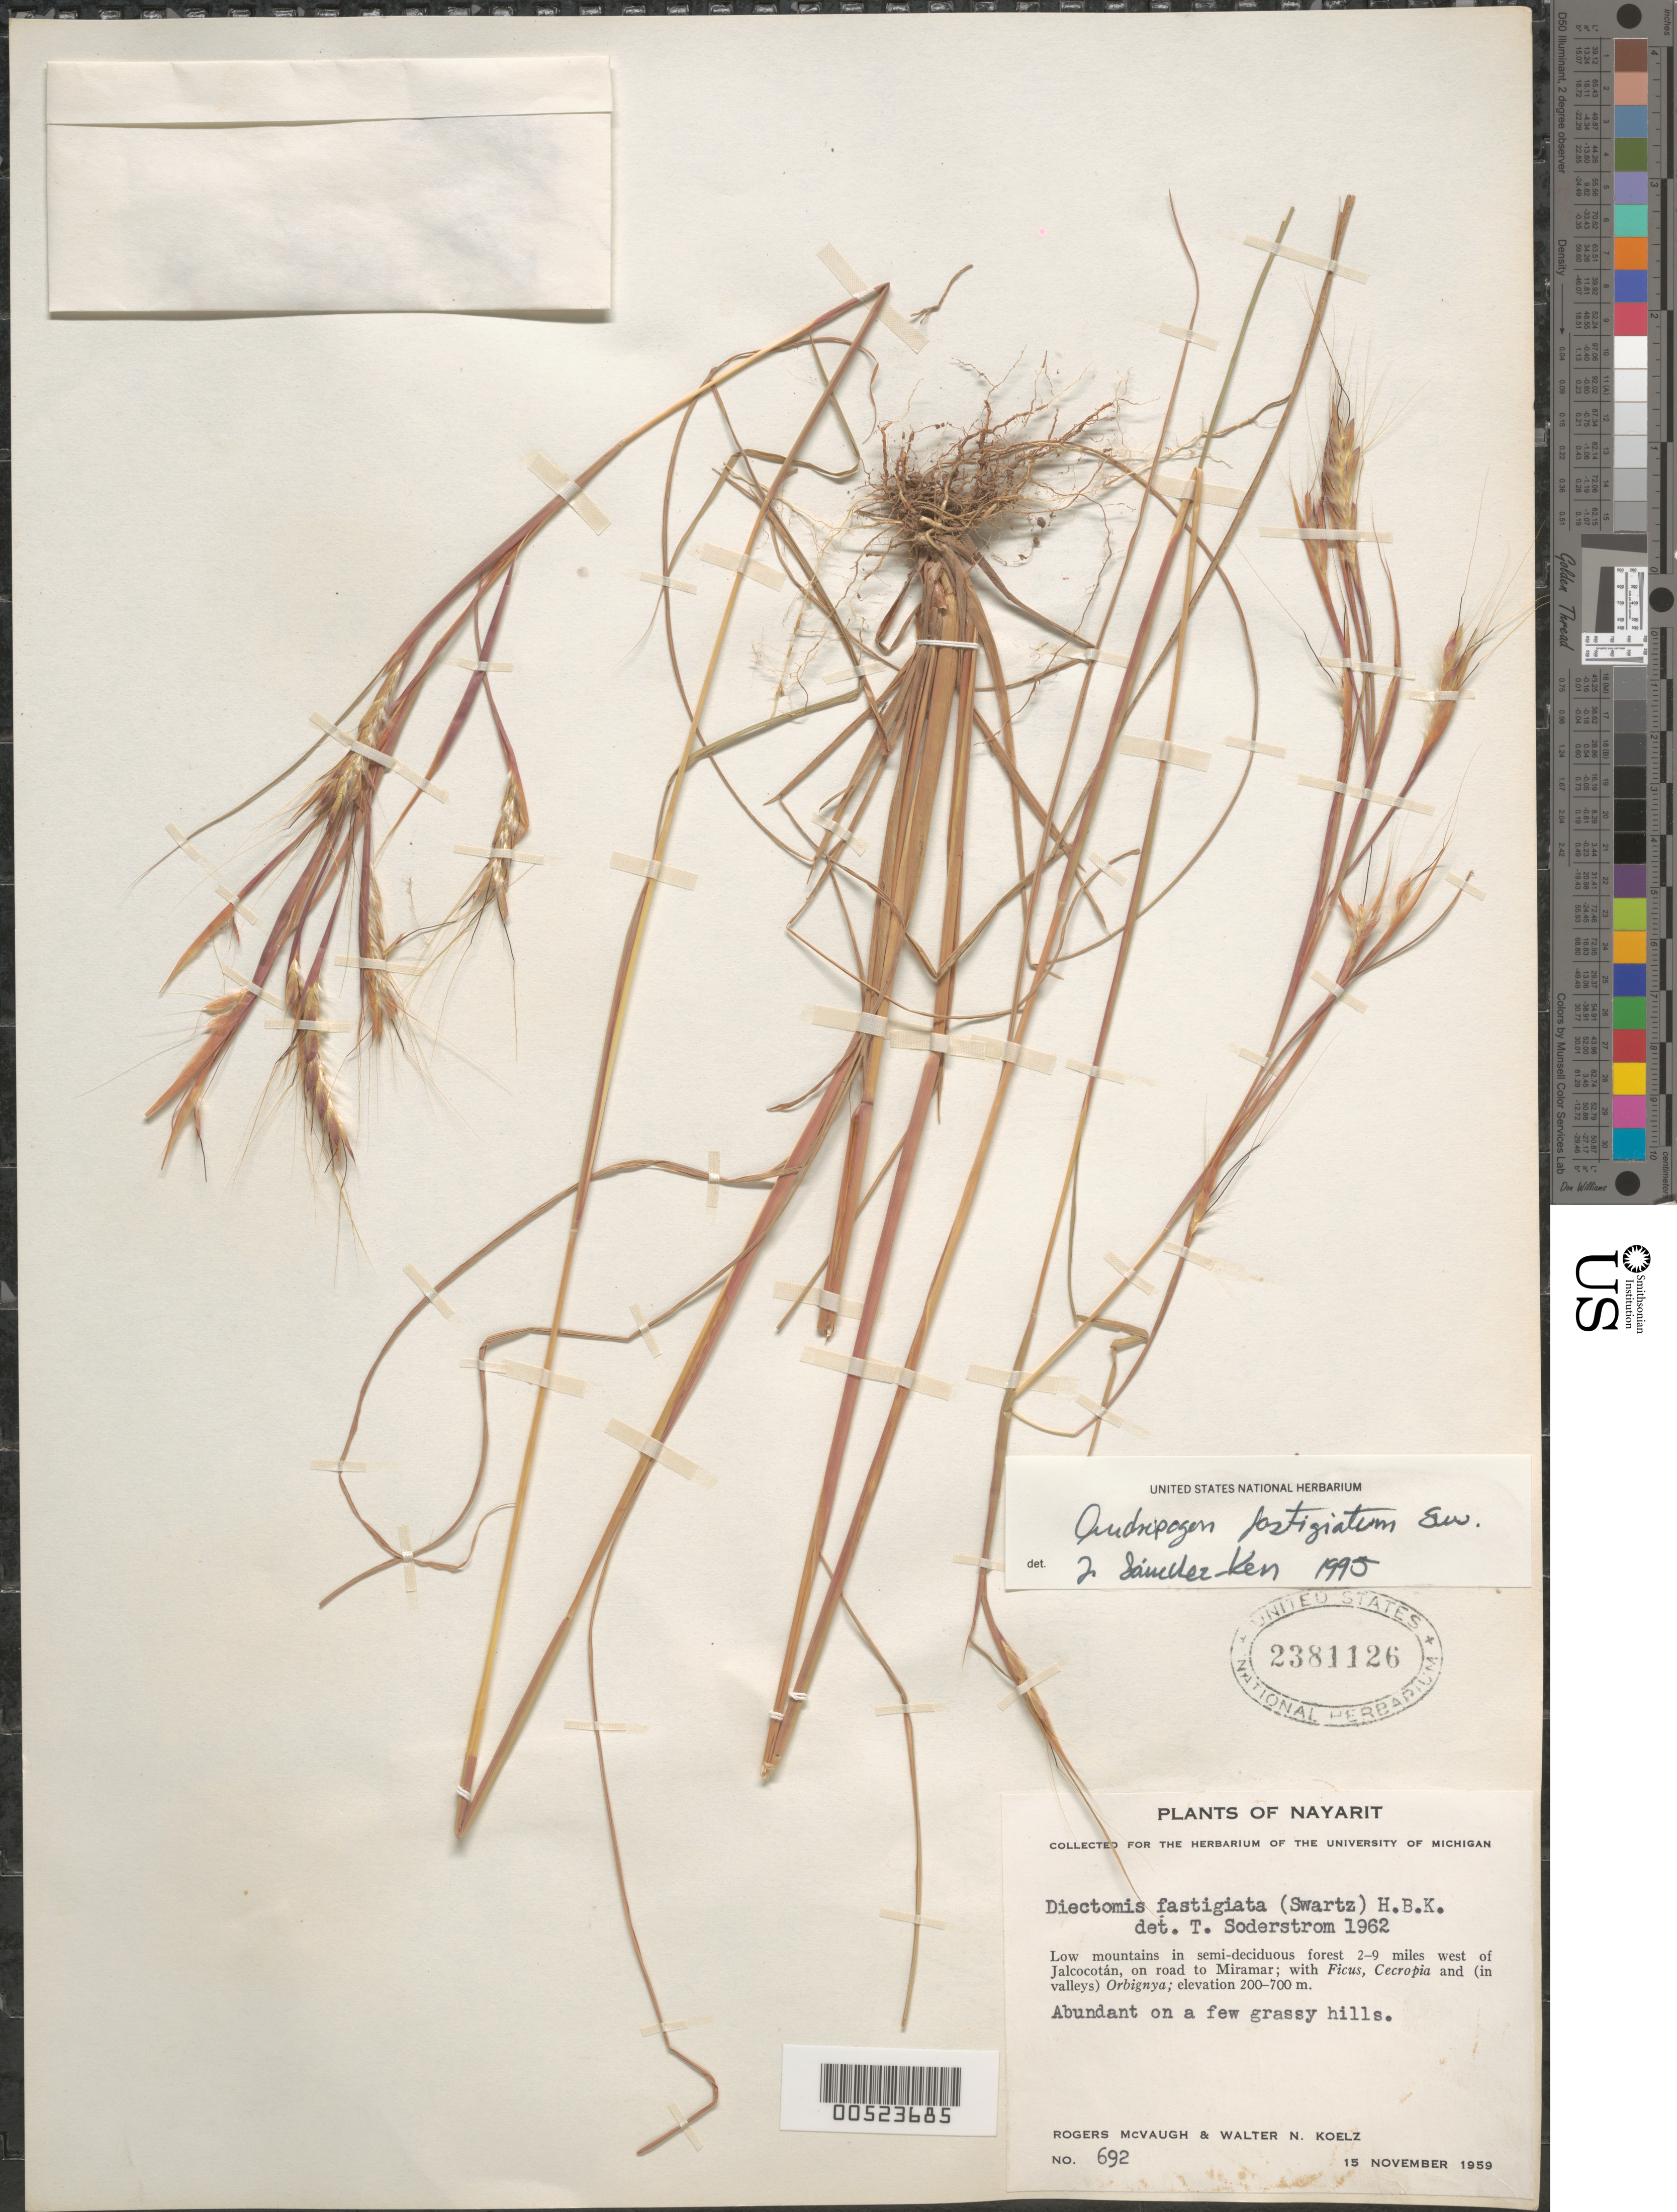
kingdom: Plantae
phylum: Tracheophyta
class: Liliopsida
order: Poales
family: Poaceae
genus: Andropogon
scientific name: Andropogon fastigiatus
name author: Sw.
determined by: Sánchez-Ken, J. G.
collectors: R. McVaugh & W. N. Koelz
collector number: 692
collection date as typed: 15 Nov 1959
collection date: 1959-11-15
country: Mexico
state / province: Nayarit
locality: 2-9 mi W of Jalcocotán, on road to Miramar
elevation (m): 200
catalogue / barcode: US 2381126